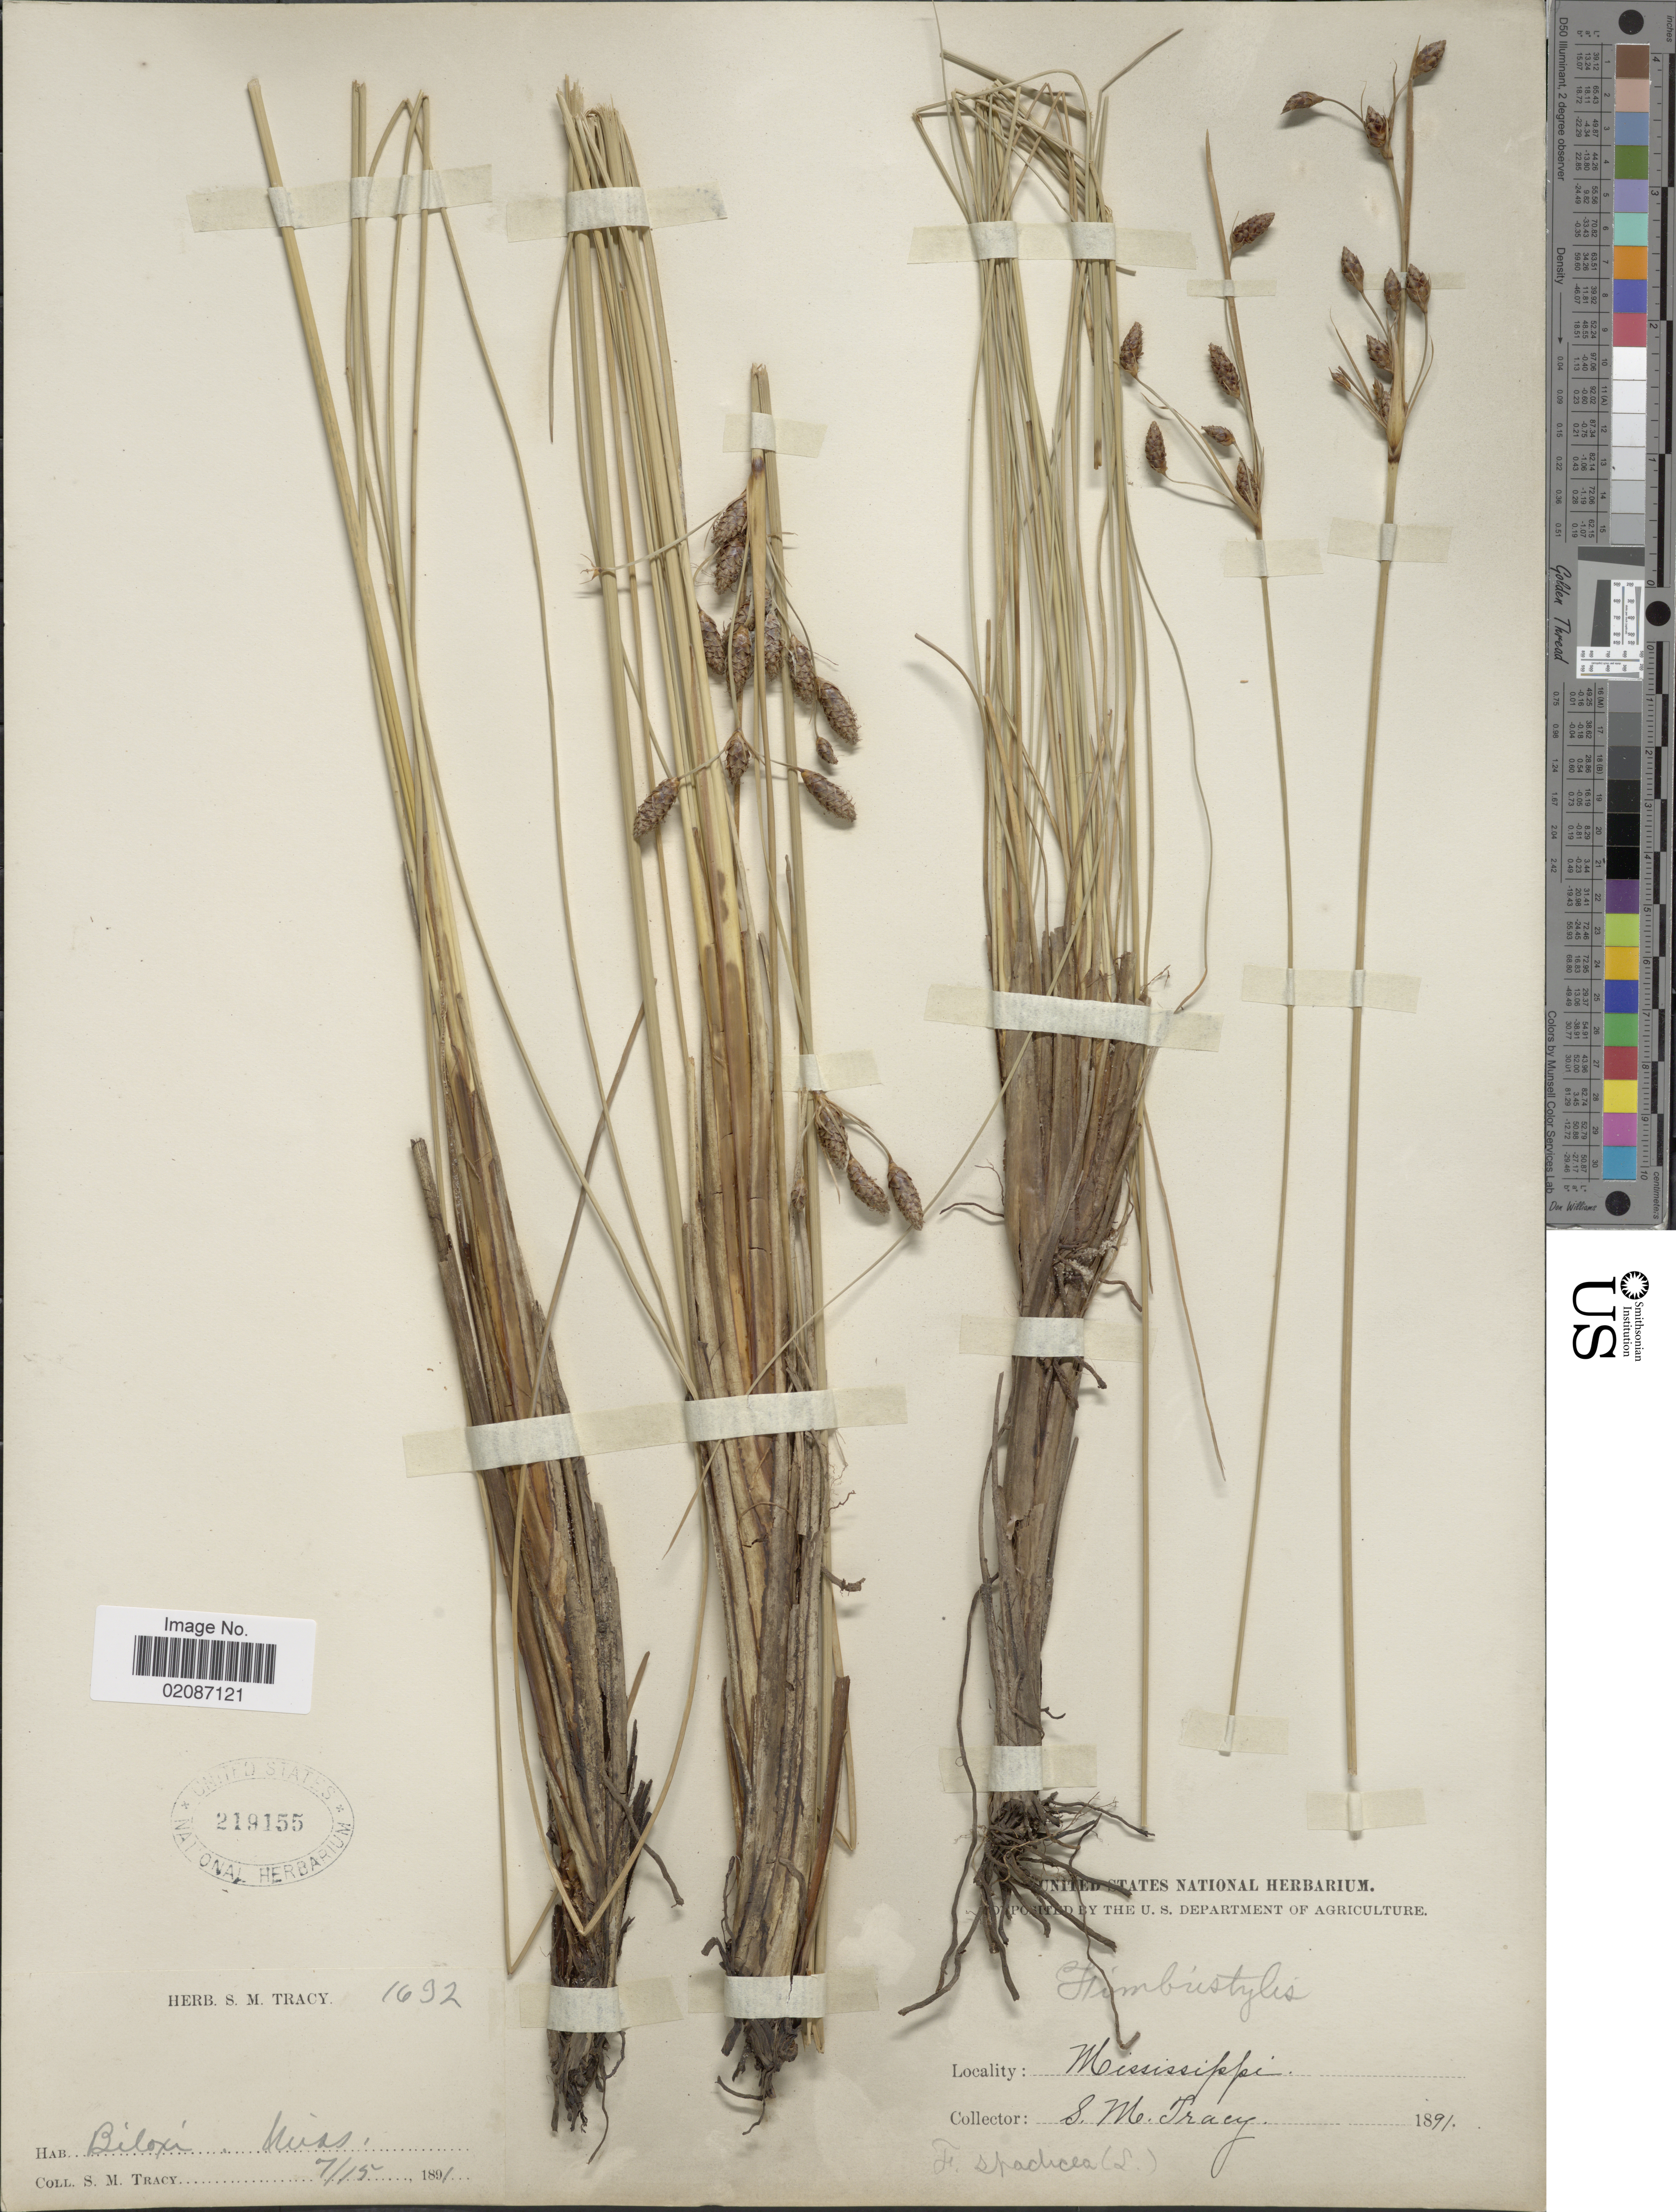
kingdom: Plantae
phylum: Tracheophyta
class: Liliopsida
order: Poales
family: Cyperaceae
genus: Fimbristylis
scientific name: Fimbristylis puberula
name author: (Michx.) Vahl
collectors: S. M. Tracy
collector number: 1692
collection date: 1891-07-15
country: United States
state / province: Mississippi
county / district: Harrison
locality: Biloxi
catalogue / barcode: US 219155